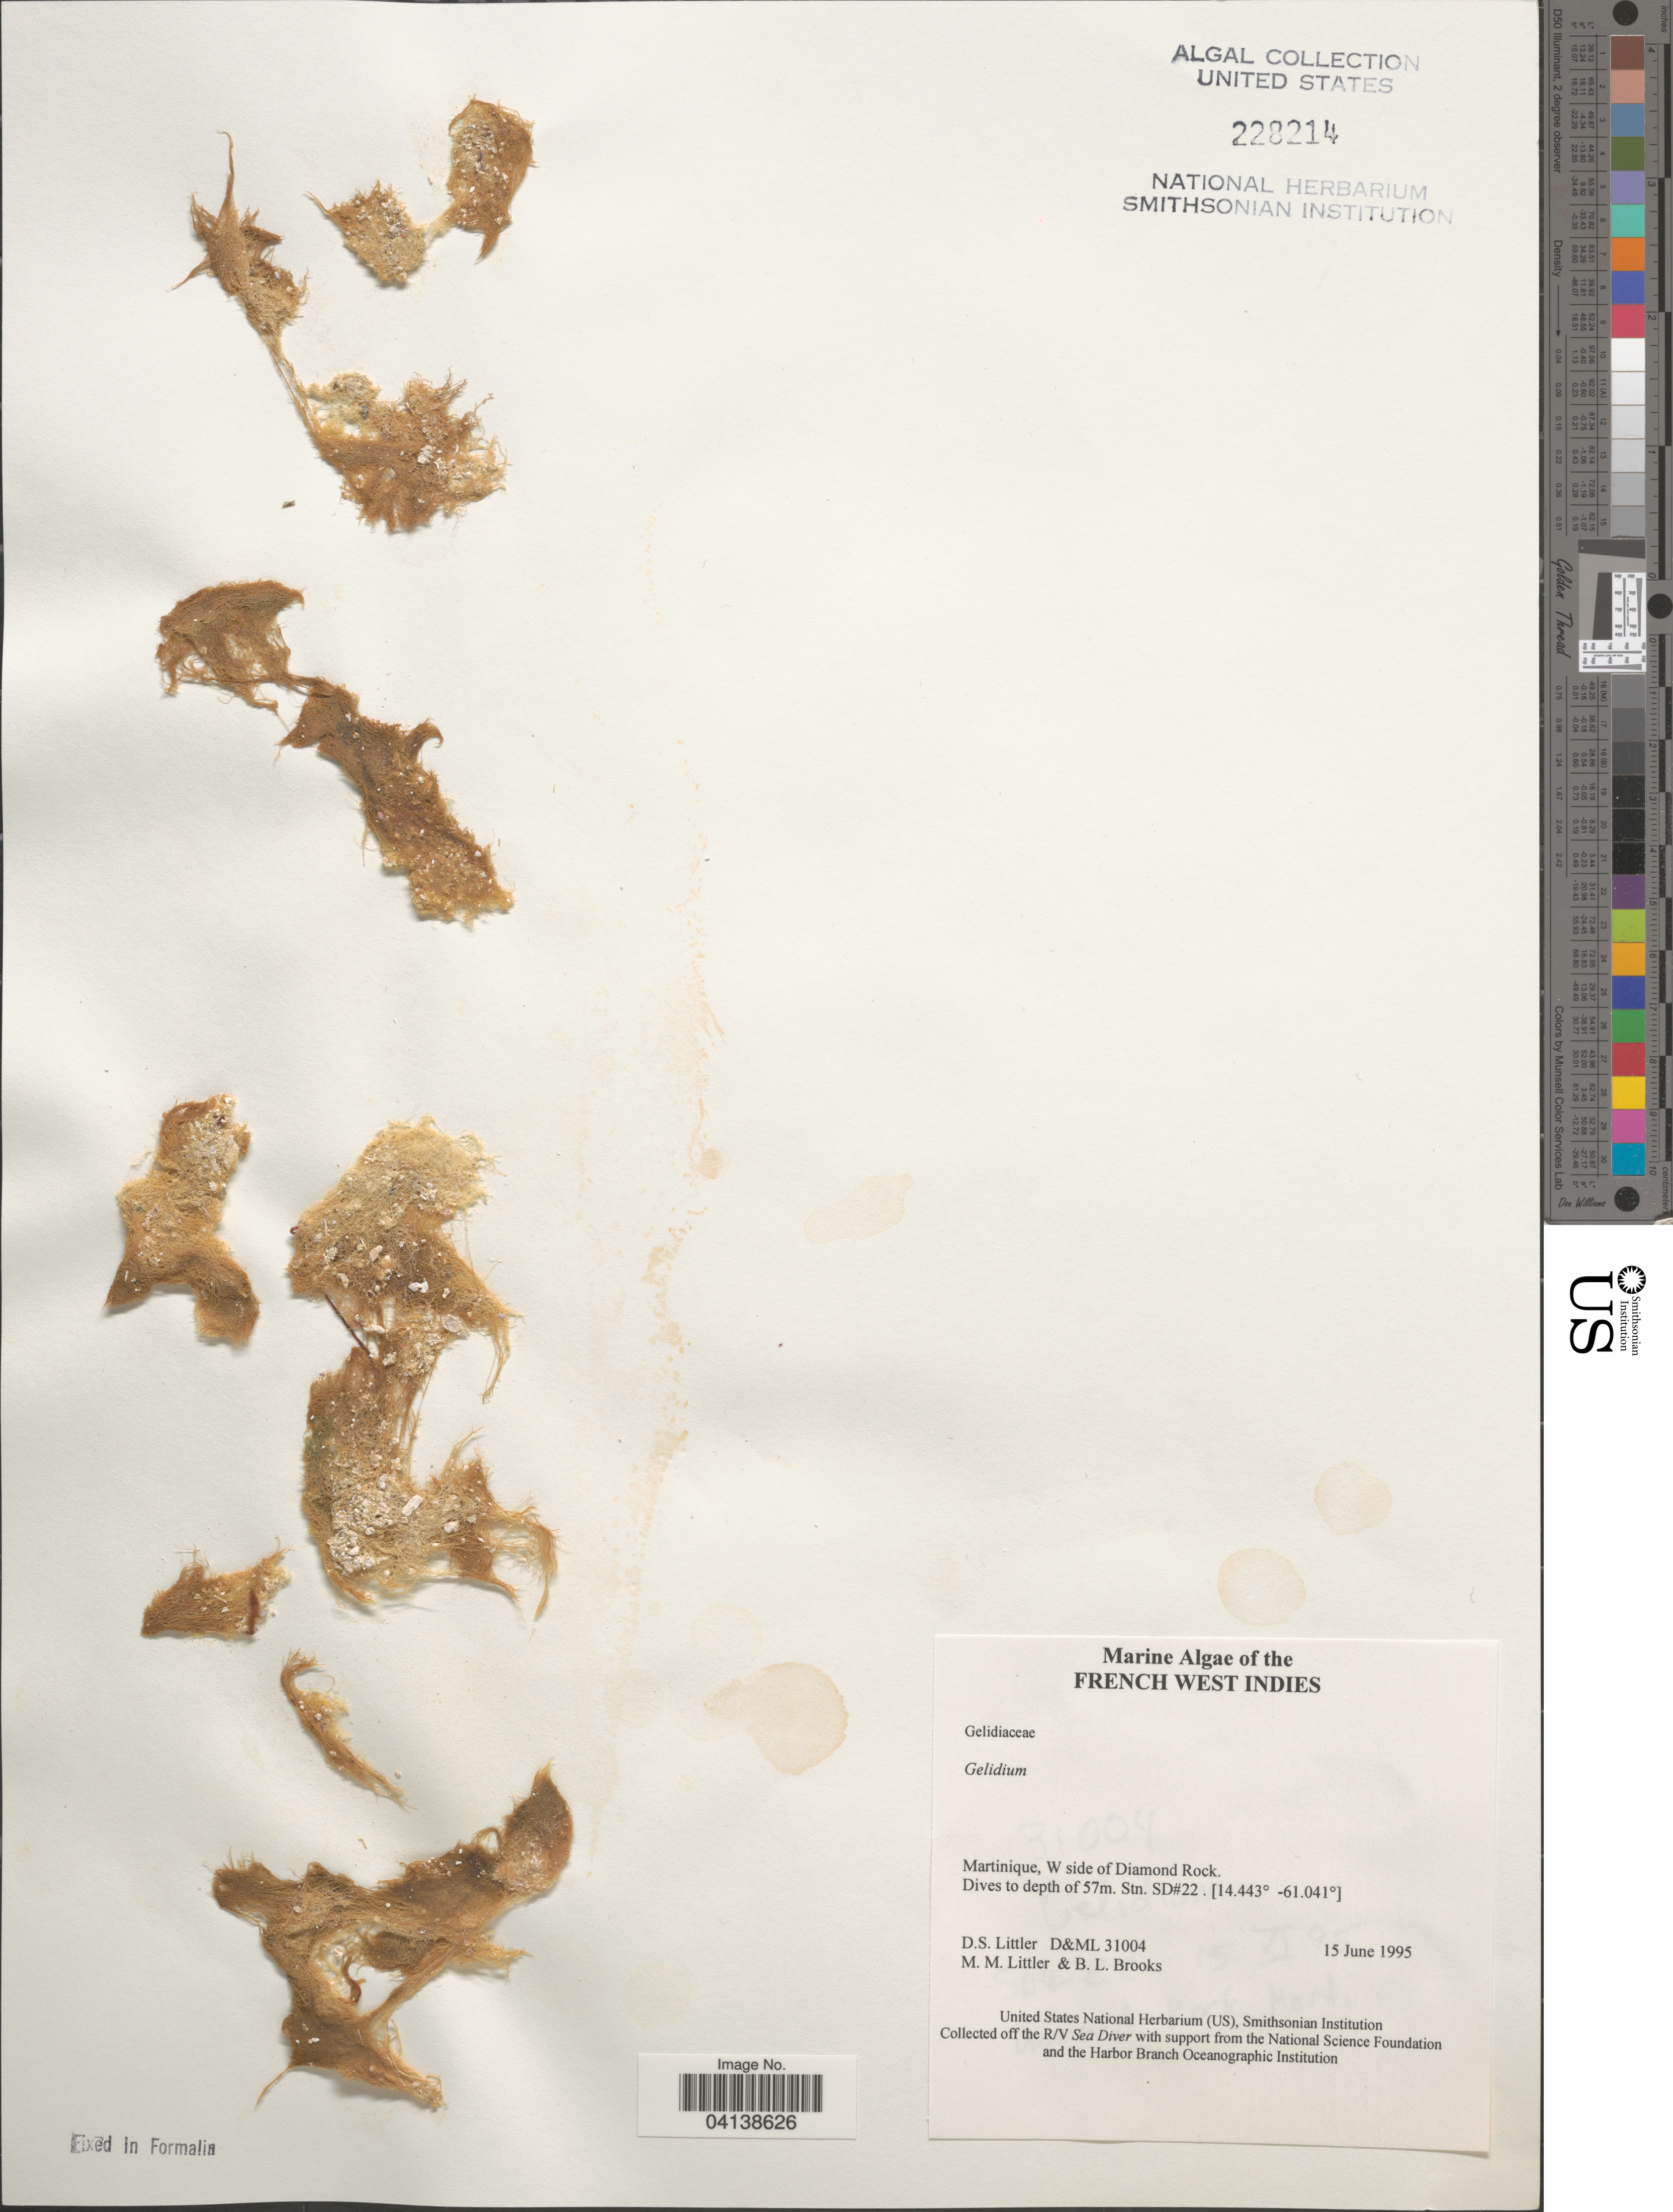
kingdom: Plantae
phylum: Rhodophyta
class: Florideophyceae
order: Gelidiales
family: Gelidiaceae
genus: Gelidium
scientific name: Gelidium sp.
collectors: D. S. Littler & B. Brooks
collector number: D&ML31004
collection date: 1995-06-15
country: Martinique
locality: French West Indies. W side of Diamond Rock. Stn. SD#22.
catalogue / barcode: US 228214